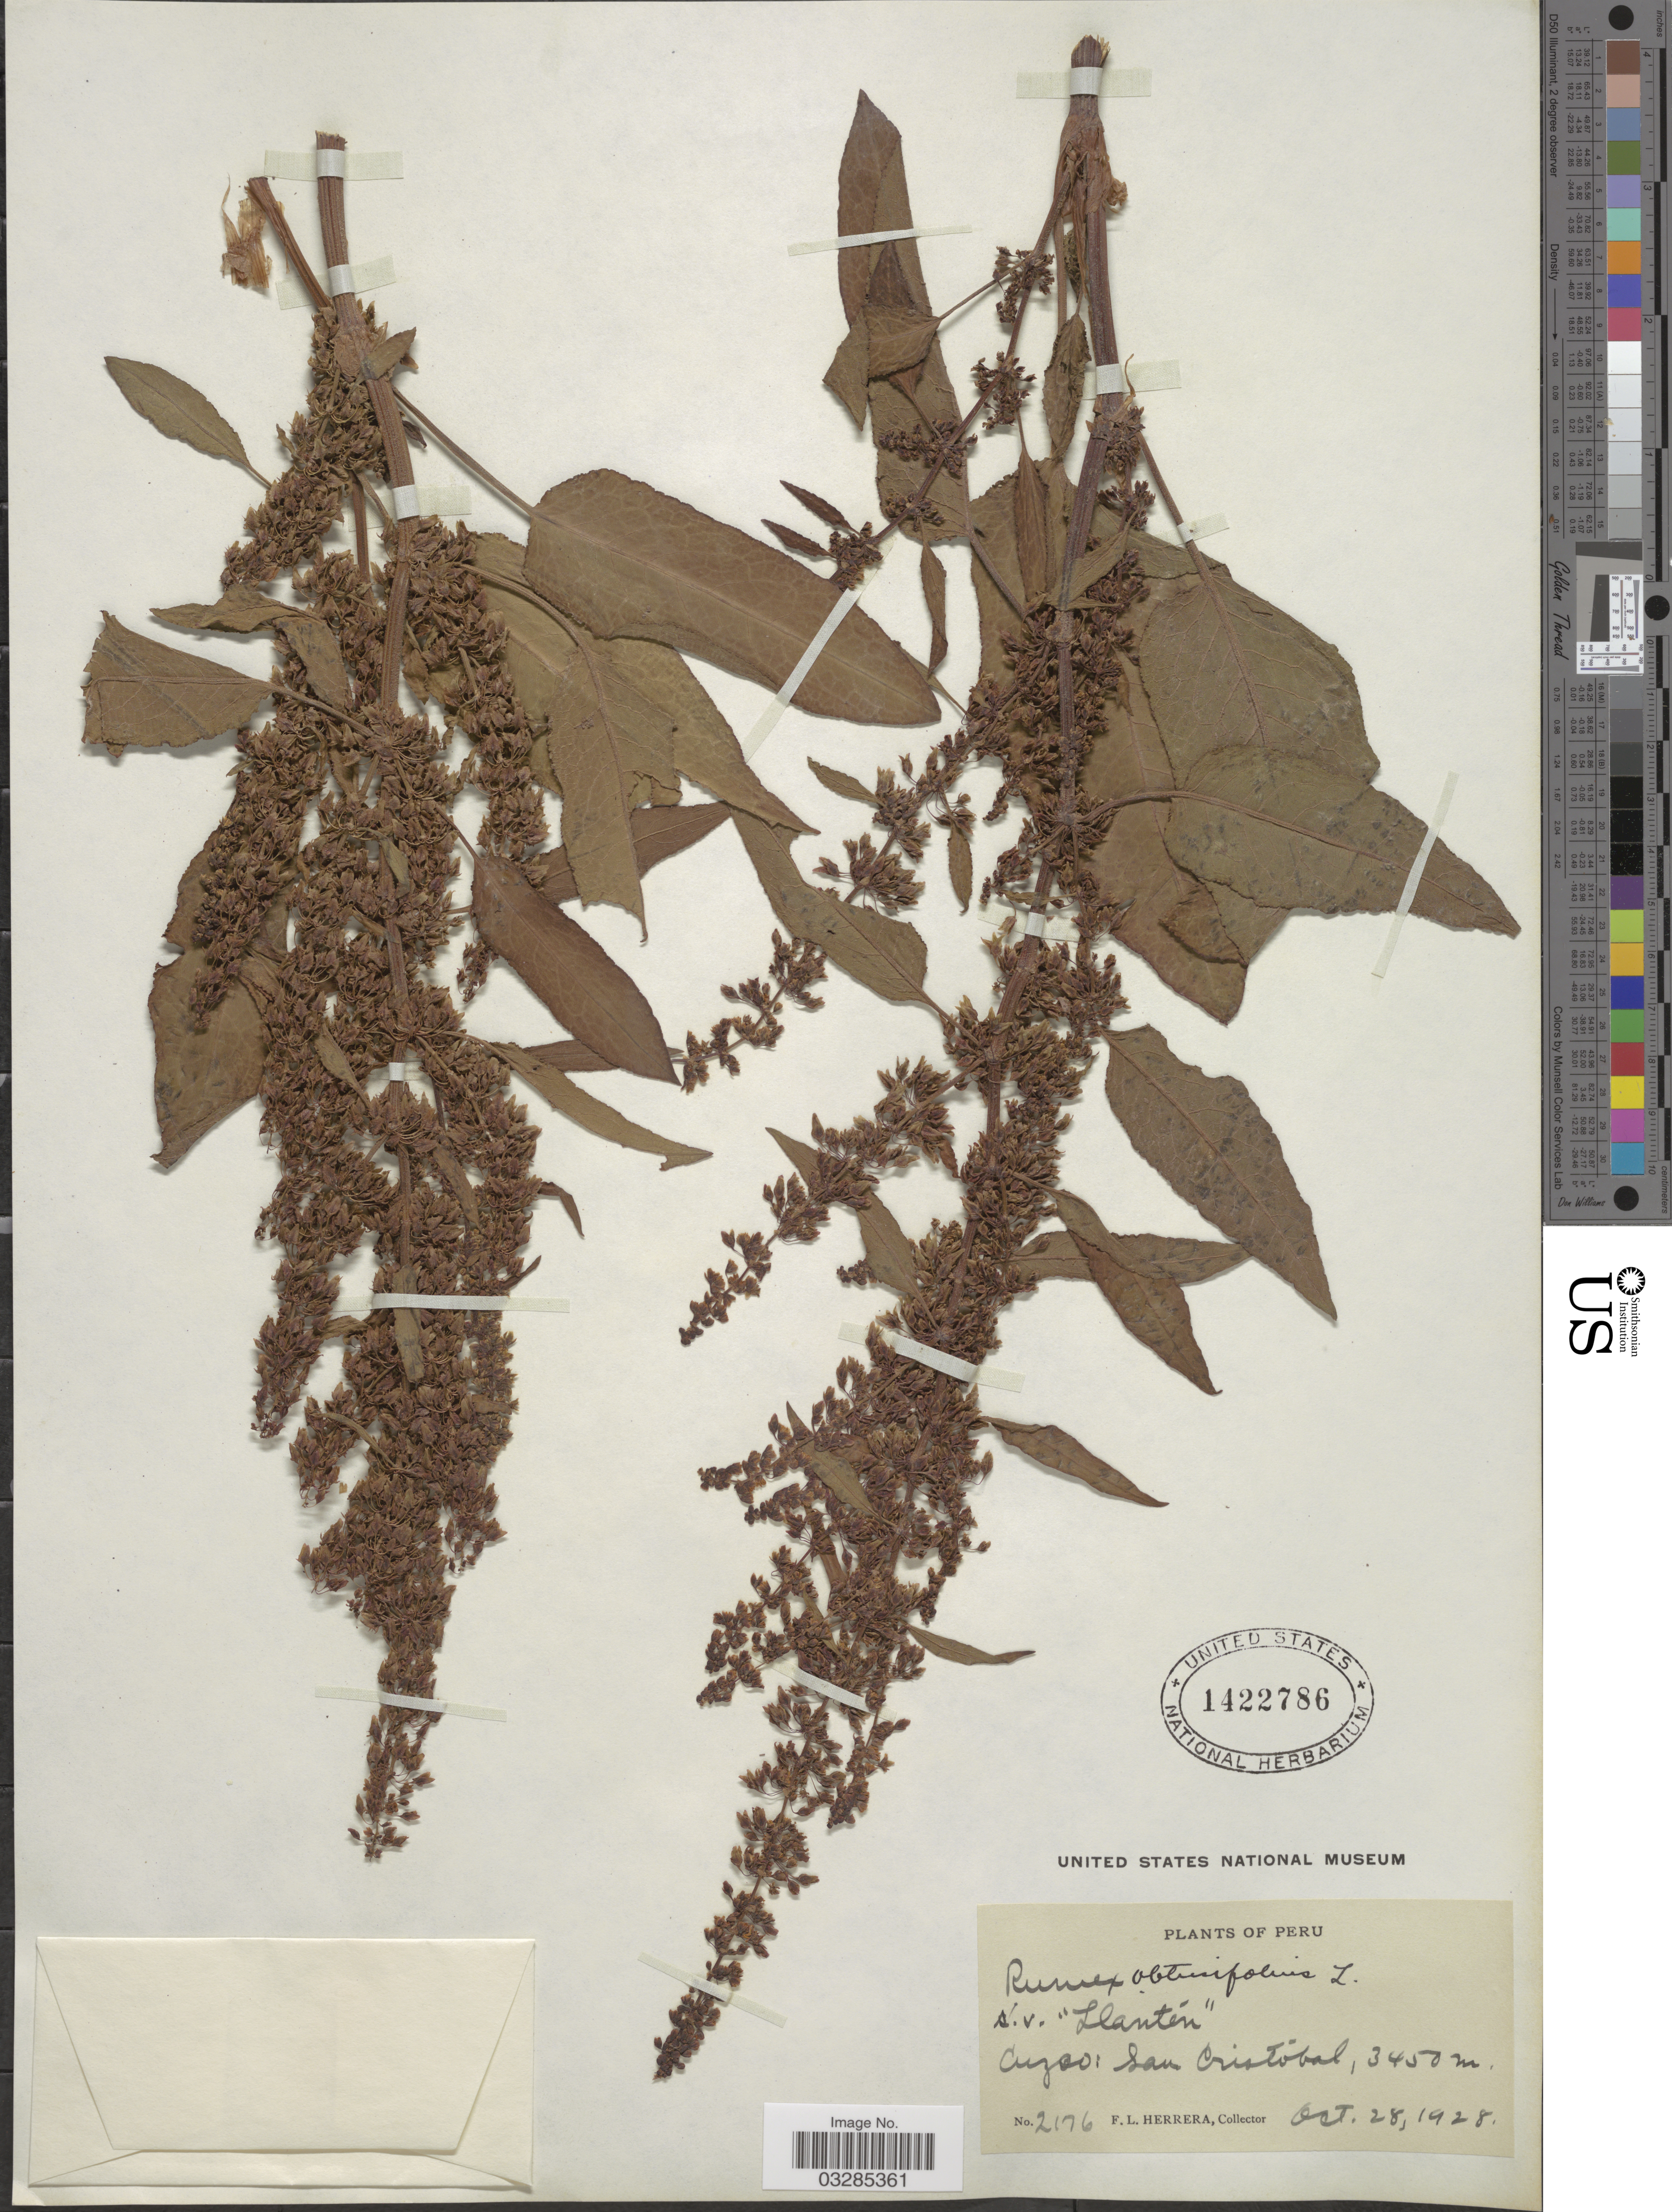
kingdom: Plantae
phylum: Tracheophyta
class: Magnoliopsida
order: Caryophyllales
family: Polygonaceae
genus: Rumex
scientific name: Rumex obtusifolius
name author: L.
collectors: F. L. Herrera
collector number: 2176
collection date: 1928-10-28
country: Peru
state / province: Cusco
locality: Cuzco: San Cristóbal.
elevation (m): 3450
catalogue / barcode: US 1422786